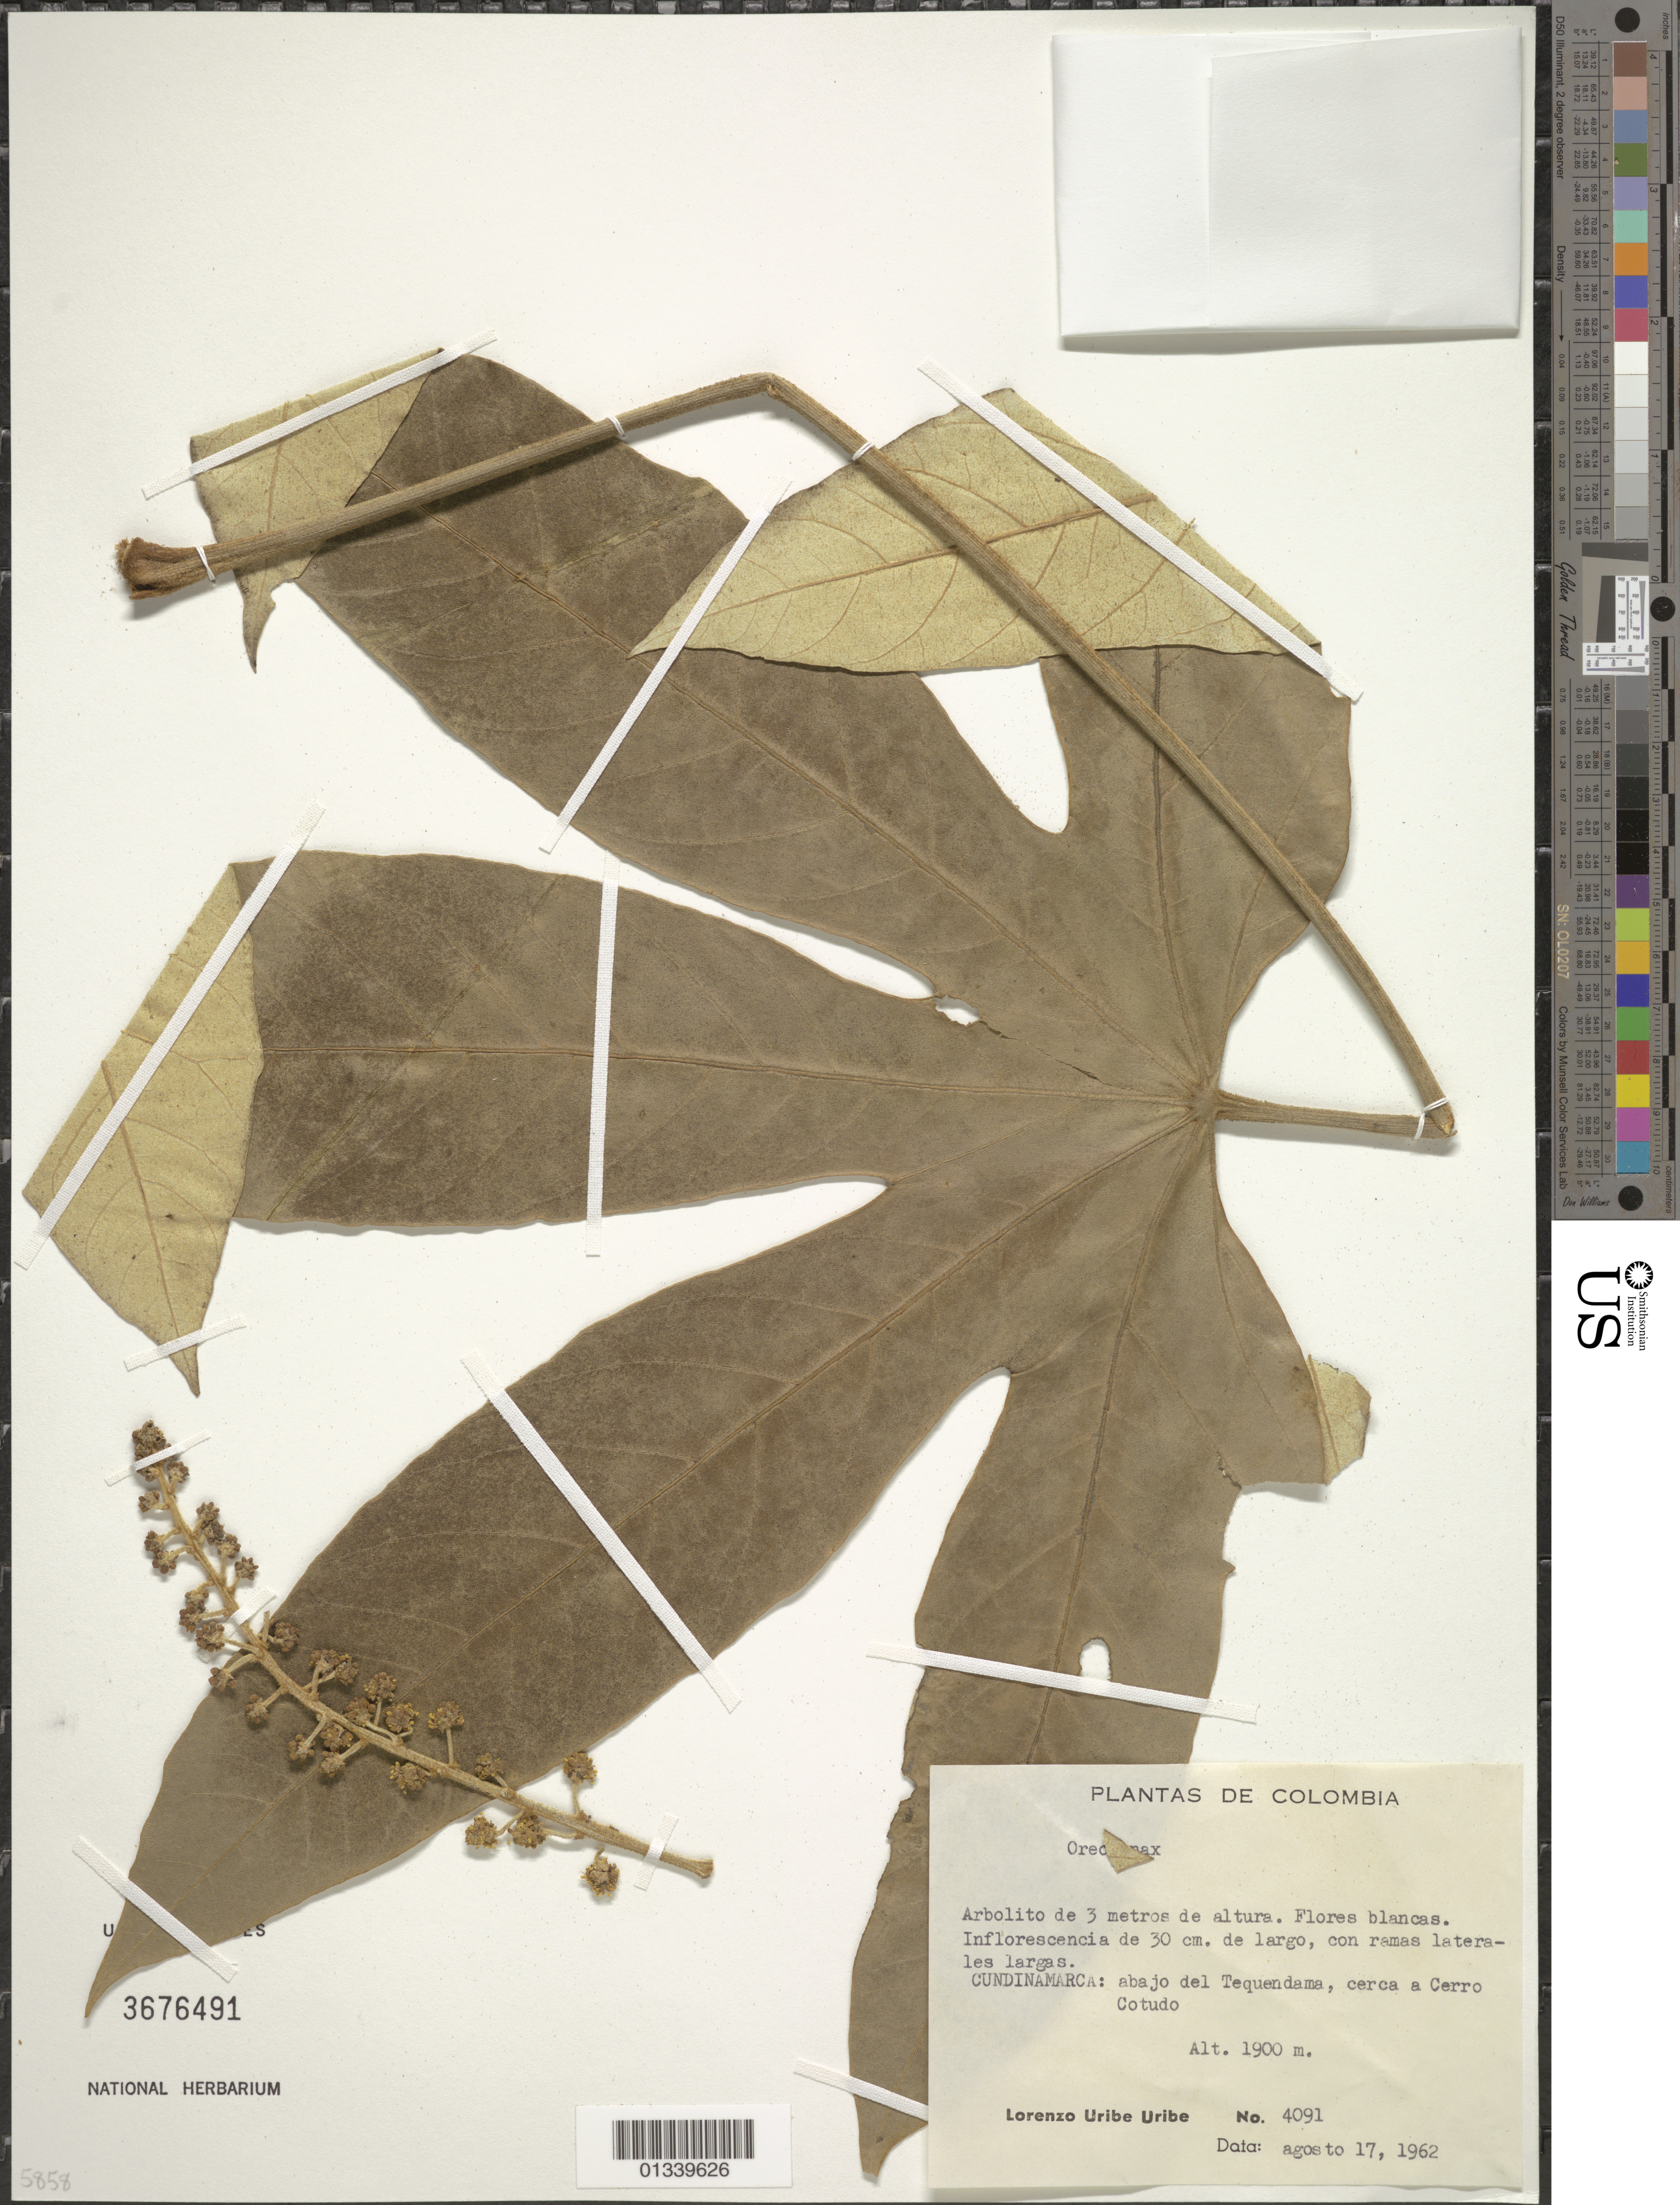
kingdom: Plantae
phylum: Tracheophyta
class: Magnoliopsida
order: Apiales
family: Araliaceae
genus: Oreopanax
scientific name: Oreopanax sp.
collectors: L. Uribe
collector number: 4091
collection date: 1962-08-17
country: Colombia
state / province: Cundinamarca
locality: Abajo del Tequendama, cerca a Cerro Cotudo.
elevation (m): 1900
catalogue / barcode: US 3676491